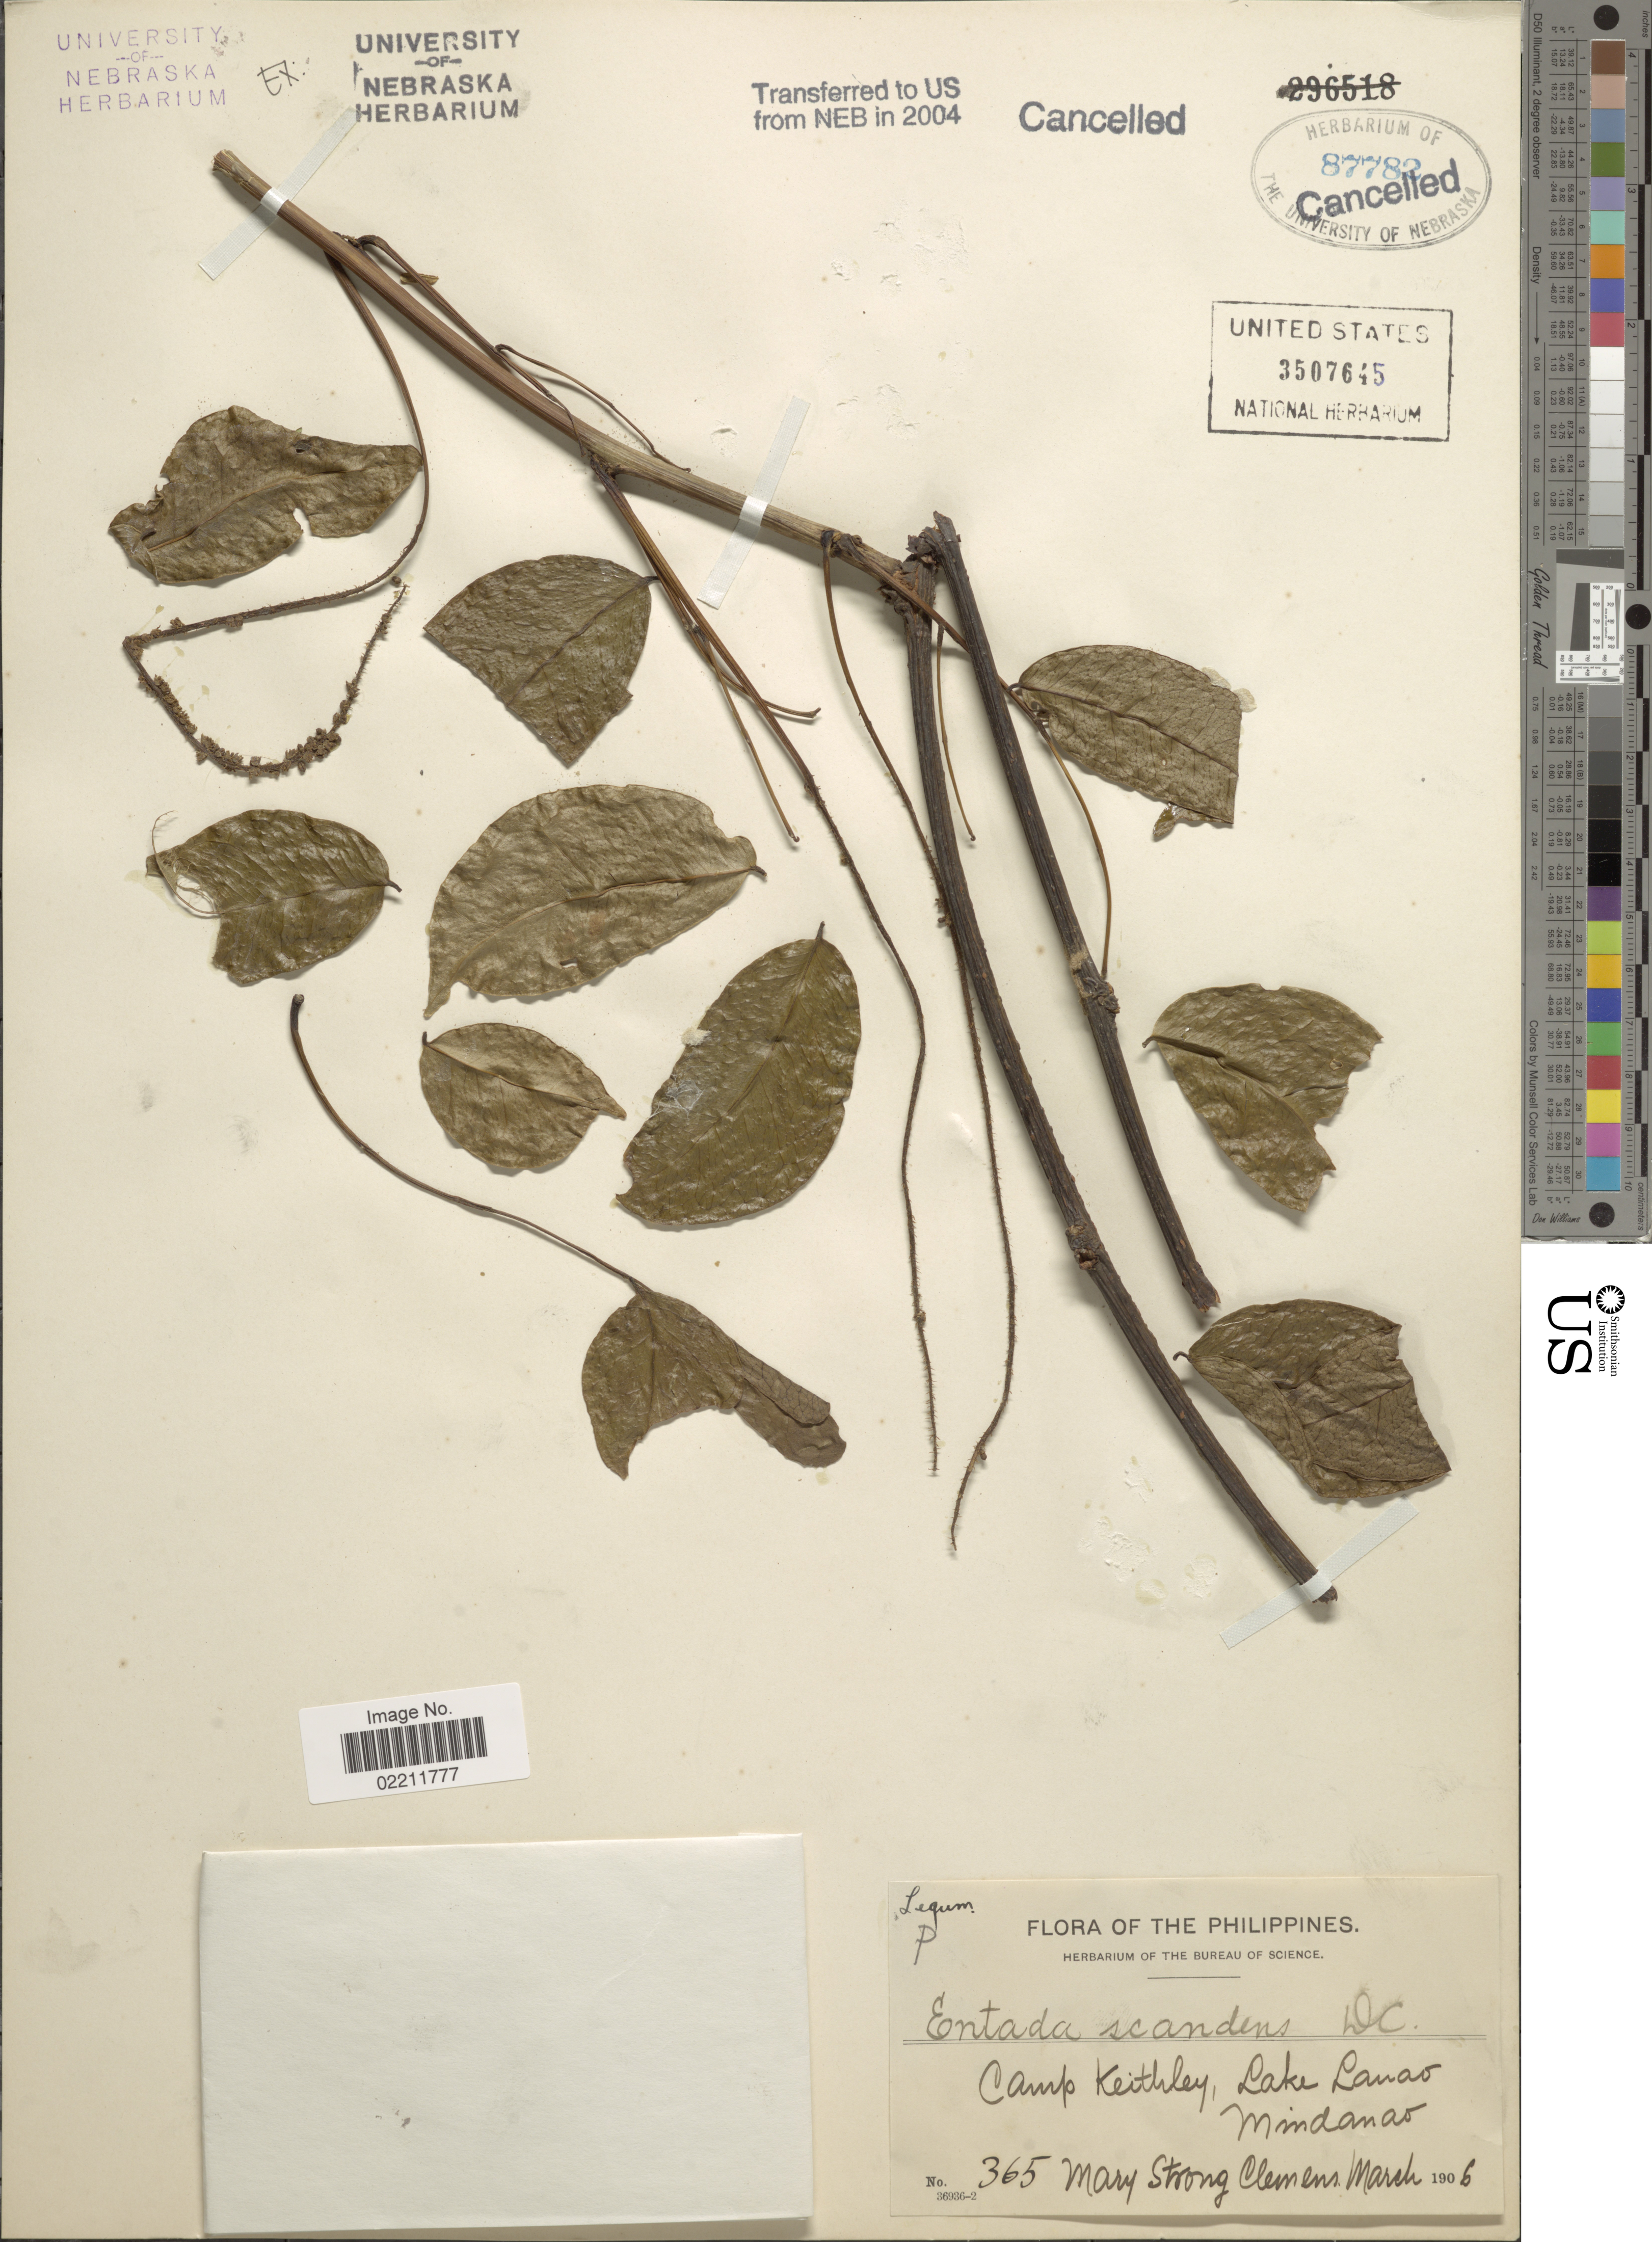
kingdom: Plantae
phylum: Tracheophyta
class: Magnoliopsida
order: Fabales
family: Fabaceae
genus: Entada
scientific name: Entada scandens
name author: Benth.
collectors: M. S. Clemens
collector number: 365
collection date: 1906-03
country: Philippines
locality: Camp Keithley, Lake Lanao, Mindanao.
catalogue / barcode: US 3507645